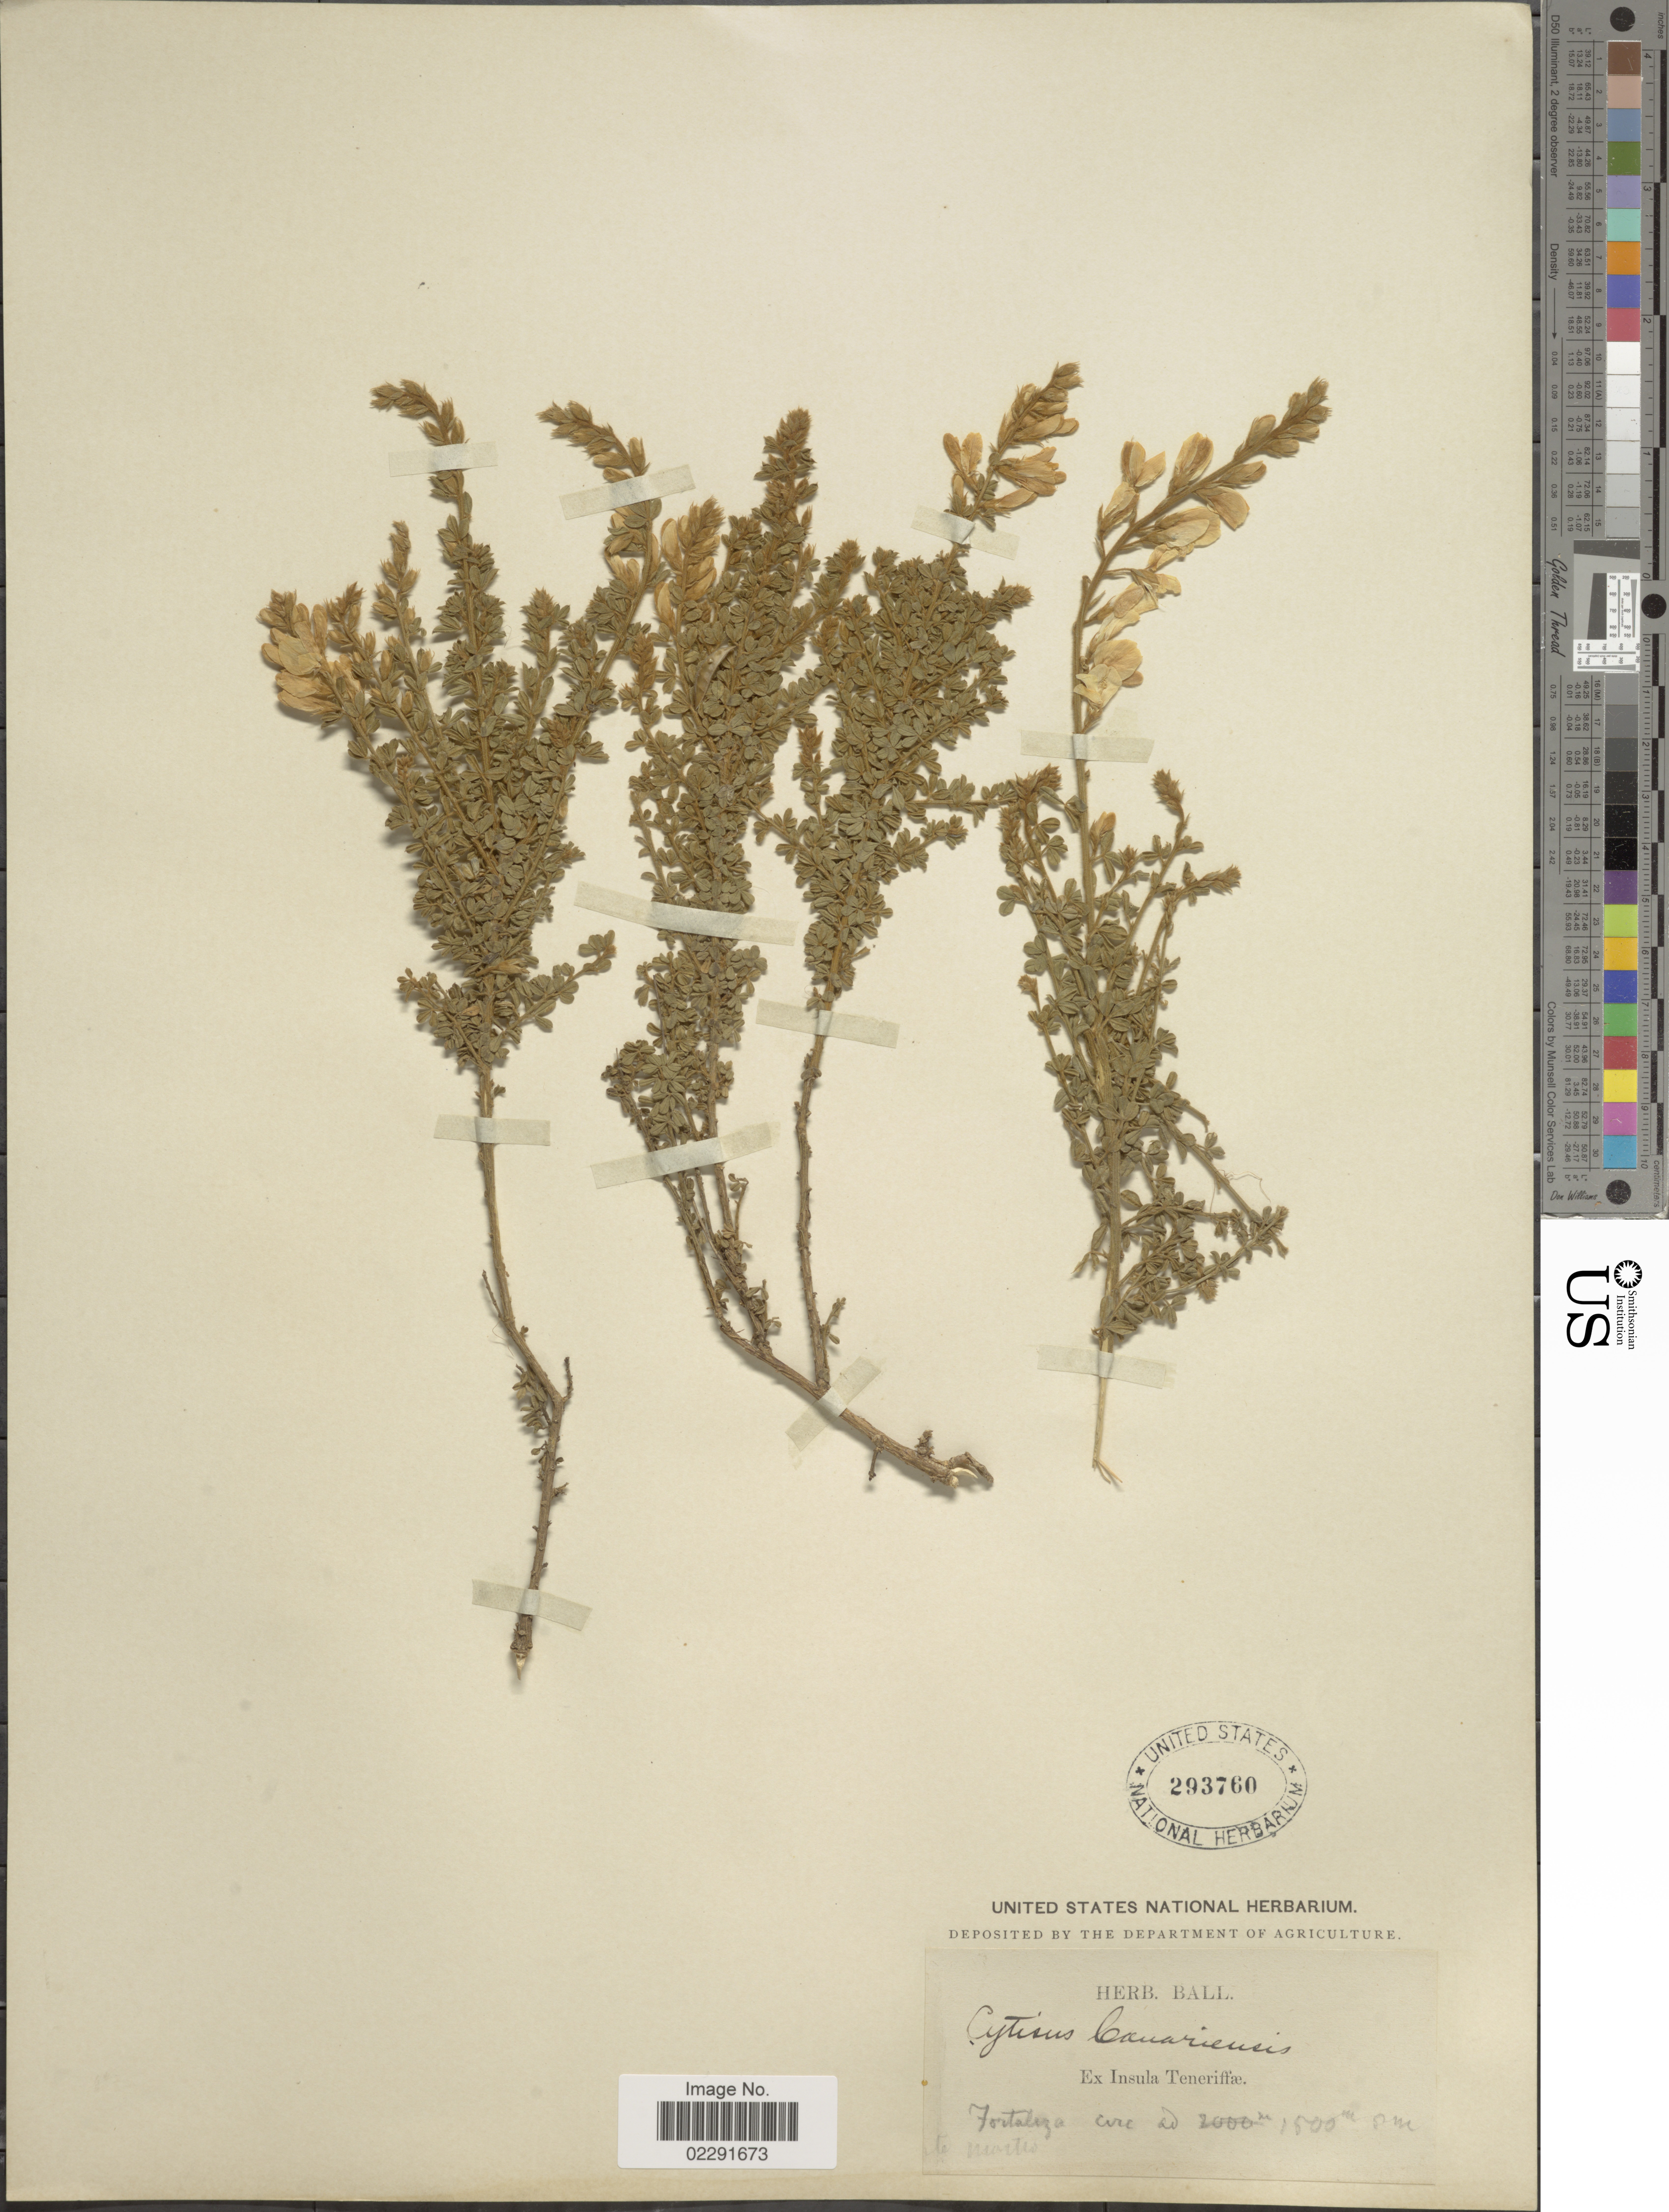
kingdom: Plantae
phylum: Tracheophyta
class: Magnoliopsida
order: Fabales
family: Fabaceae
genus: Genista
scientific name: Genista canariensis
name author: L.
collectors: ex herb. Ball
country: Spain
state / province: Canarias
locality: Ex Insula Teneriffae, Fortaleza.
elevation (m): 1500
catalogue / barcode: US 293760